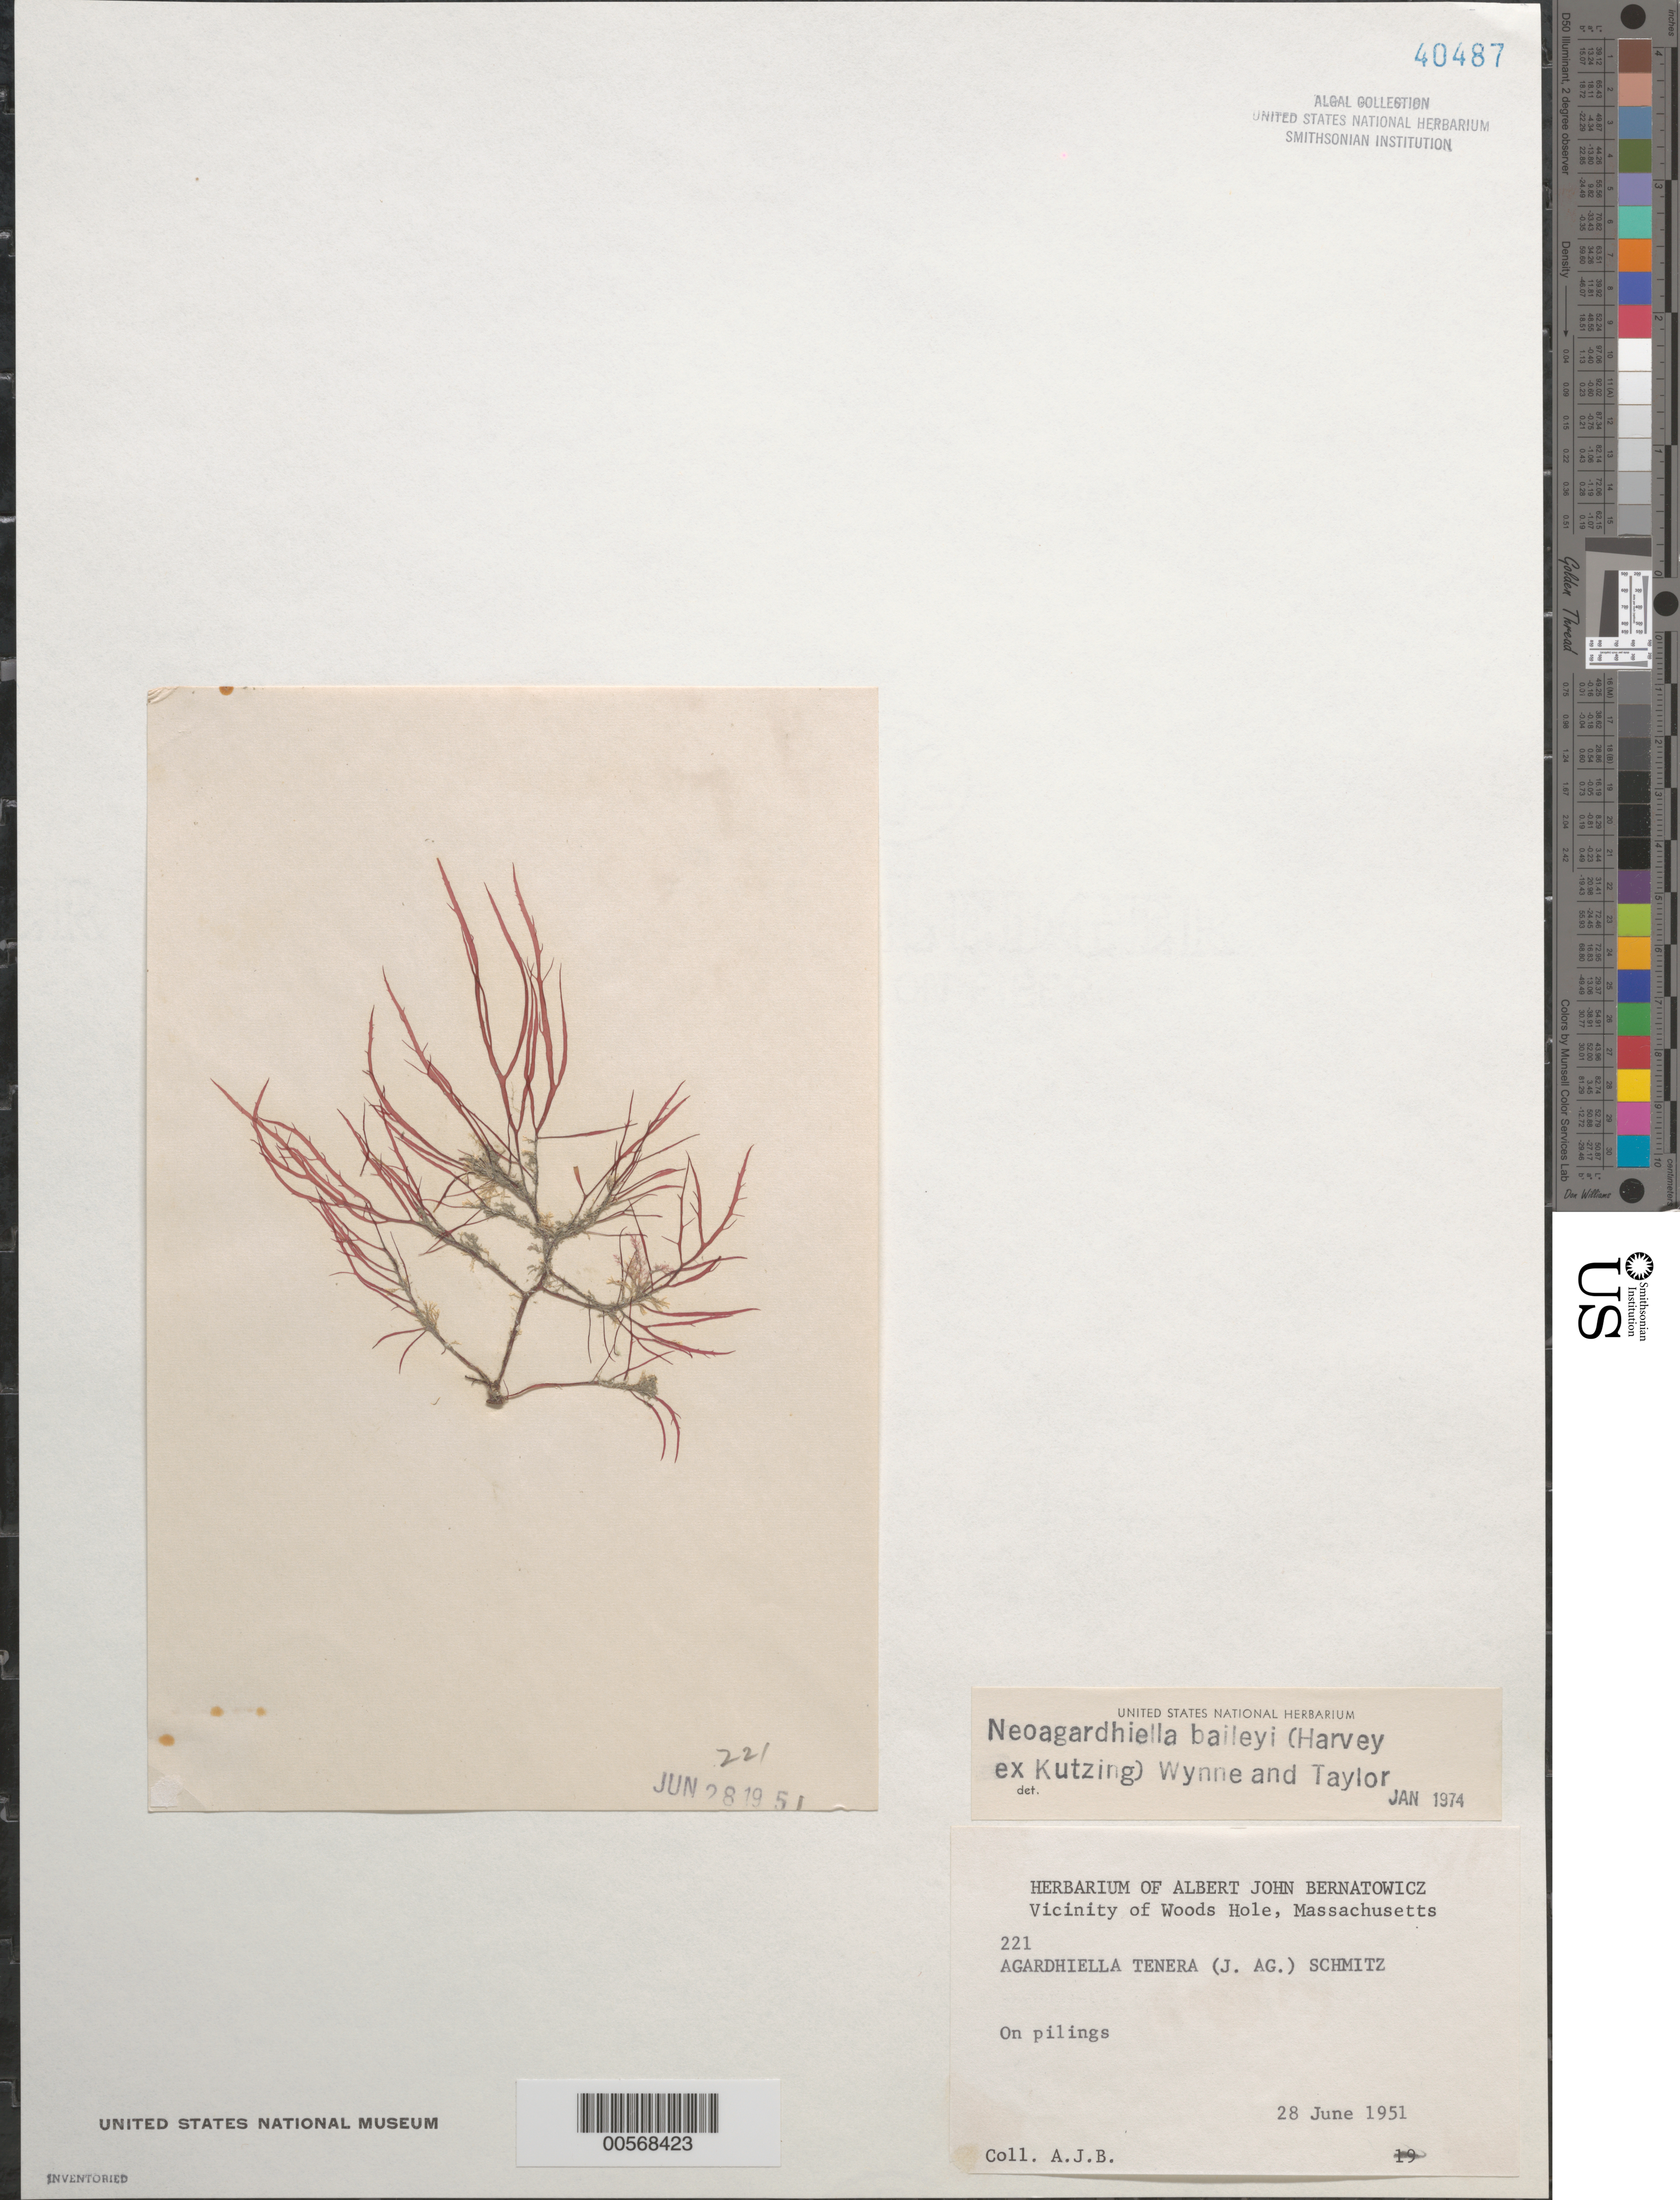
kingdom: Plantae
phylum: Rhodophyta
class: Florideophyceae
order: Gigartinales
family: Solieriaceae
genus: Agardhiella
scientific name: Agardhiella subulata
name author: (C. Agardh) G.T.Kraft & M.J. Wynne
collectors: A. Bernatowicz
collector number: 221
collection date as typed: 28 Jun 1951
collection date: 1951-06-28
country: United States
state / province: Massachusetts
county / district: Barnstable County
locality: Woods Hole area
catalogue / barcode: US 40487